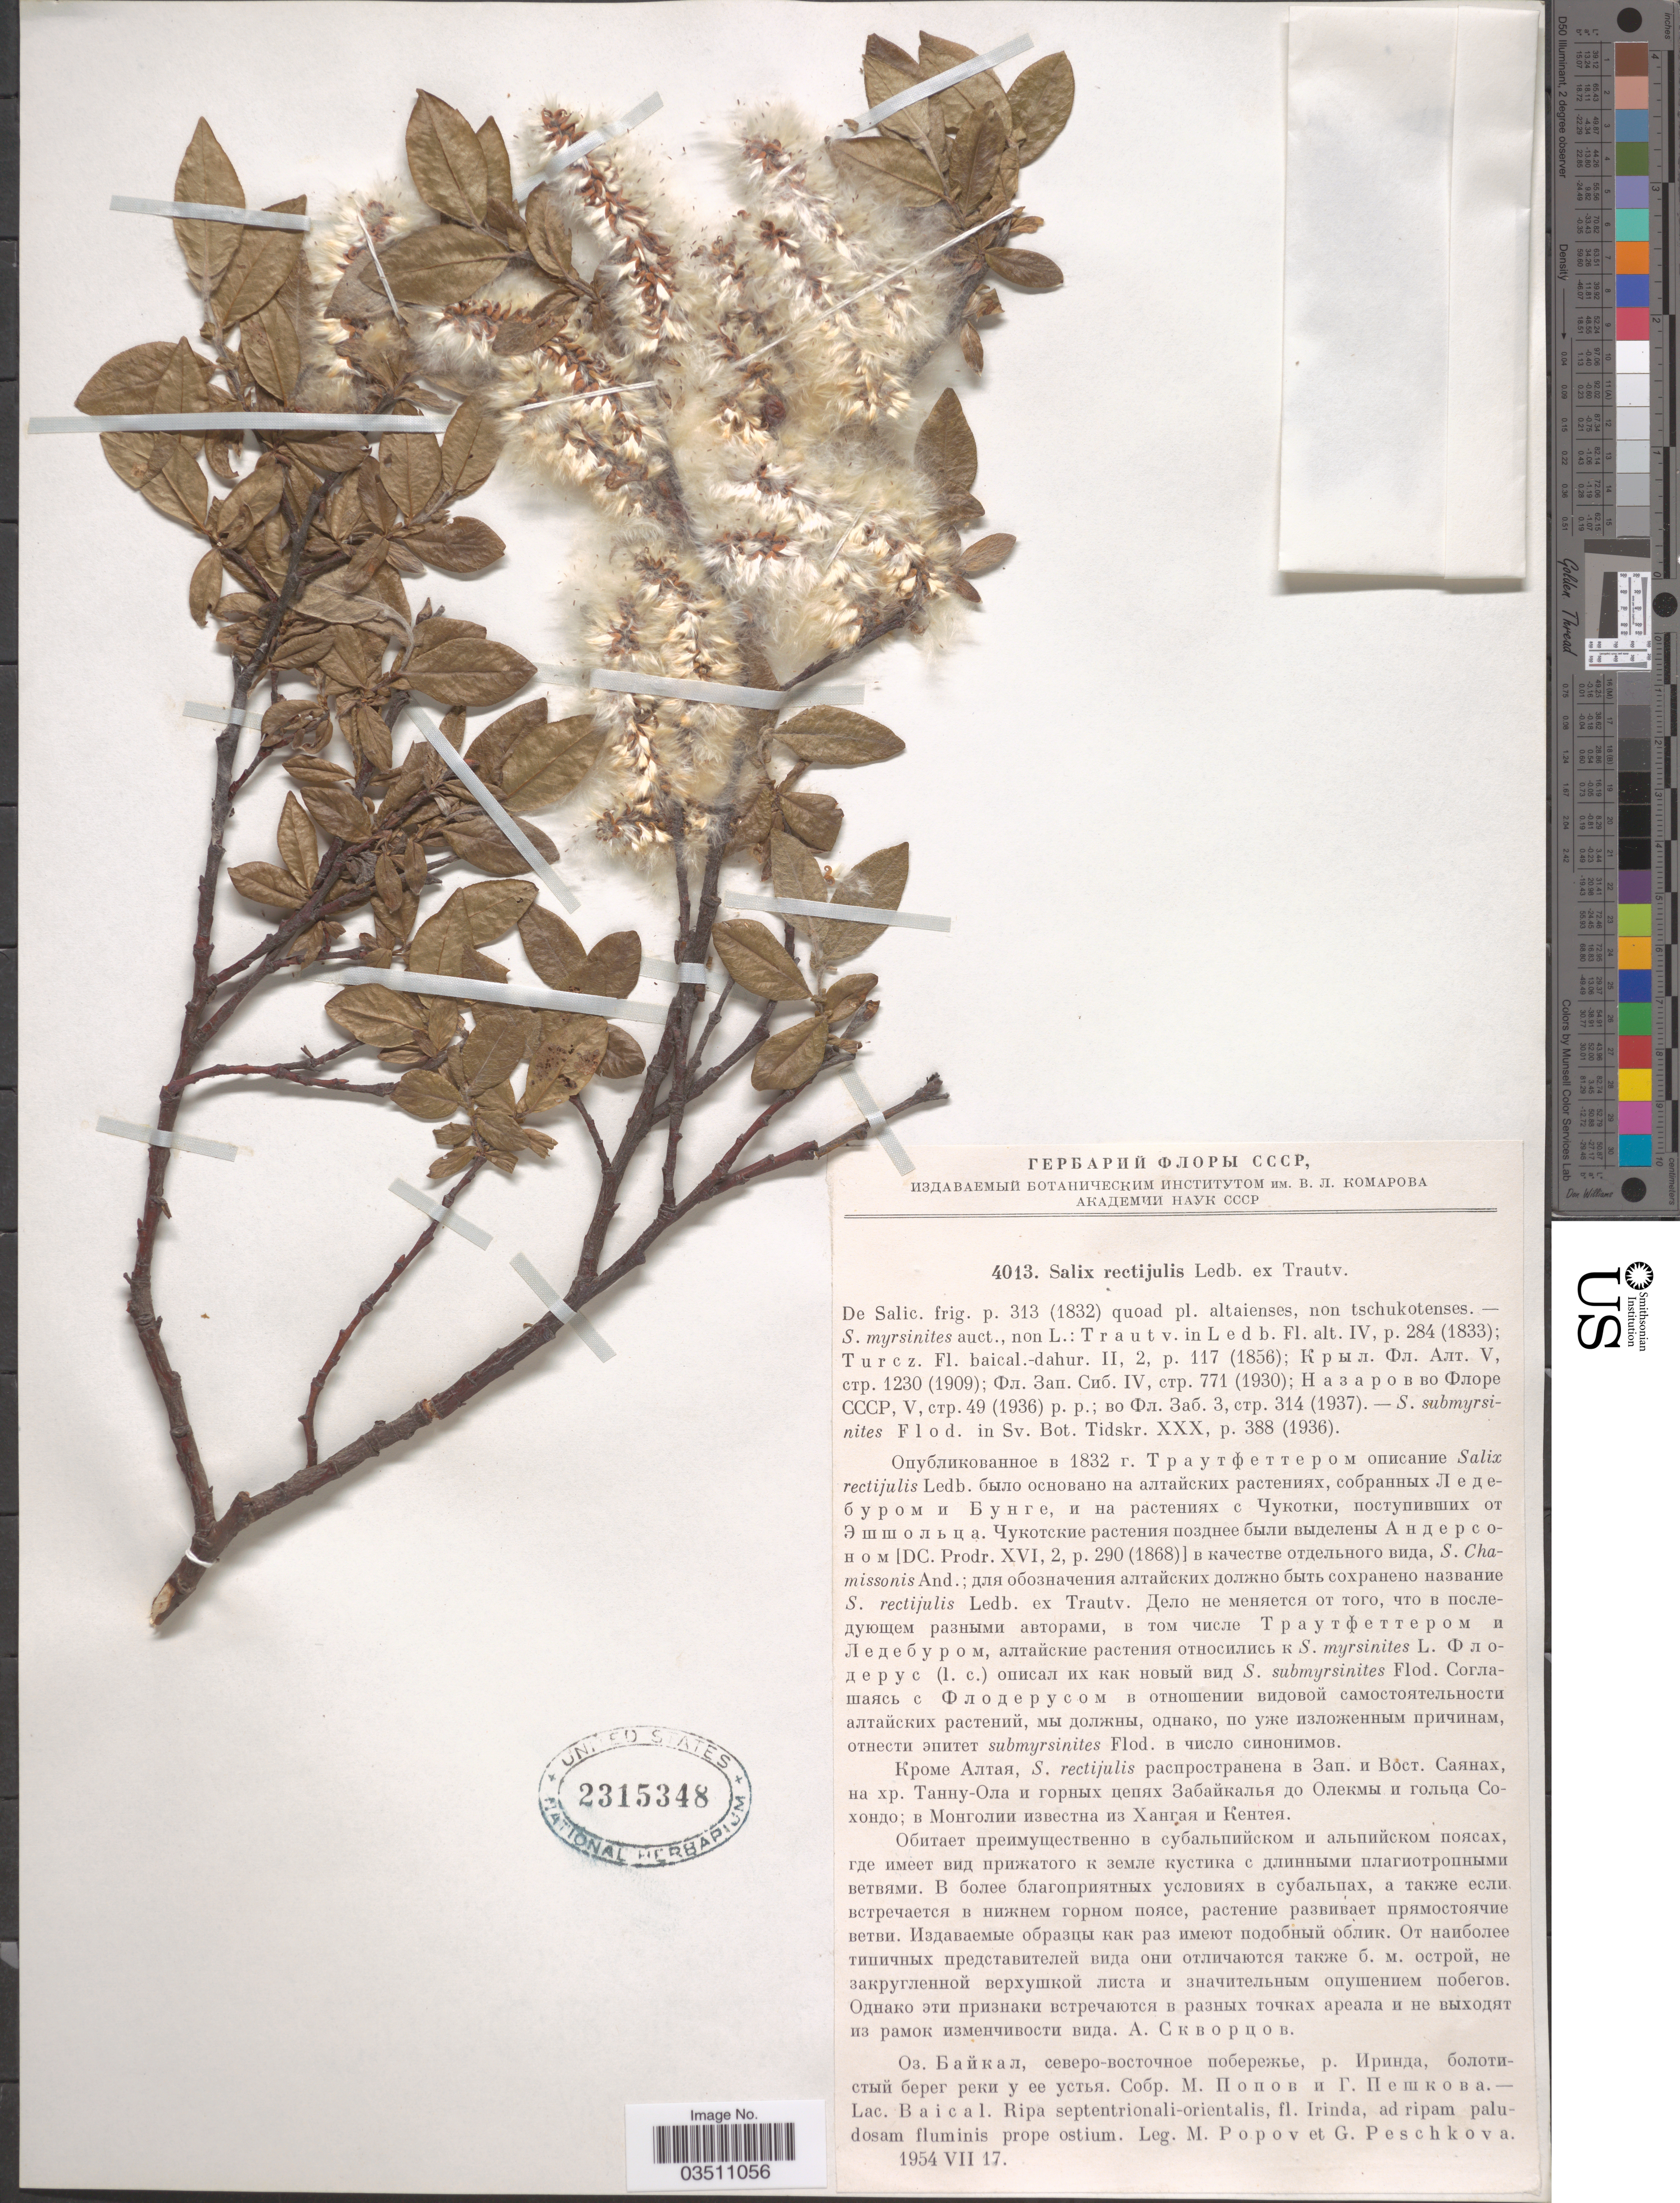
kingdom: Plantae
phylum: Tracheophyta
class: Magnoliopsida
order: Malpighiales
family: Salicaceae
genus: Salix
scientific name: Salix rectijulis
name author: Trautv.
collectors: M. Popov & G. Peschkova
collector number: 4013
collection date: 1954-07-17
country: Russian Federation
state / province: Buryatia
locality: Lac Baical. Ripa septentrionali-orientalis, fl. Irinda.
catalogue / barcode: US 2315348